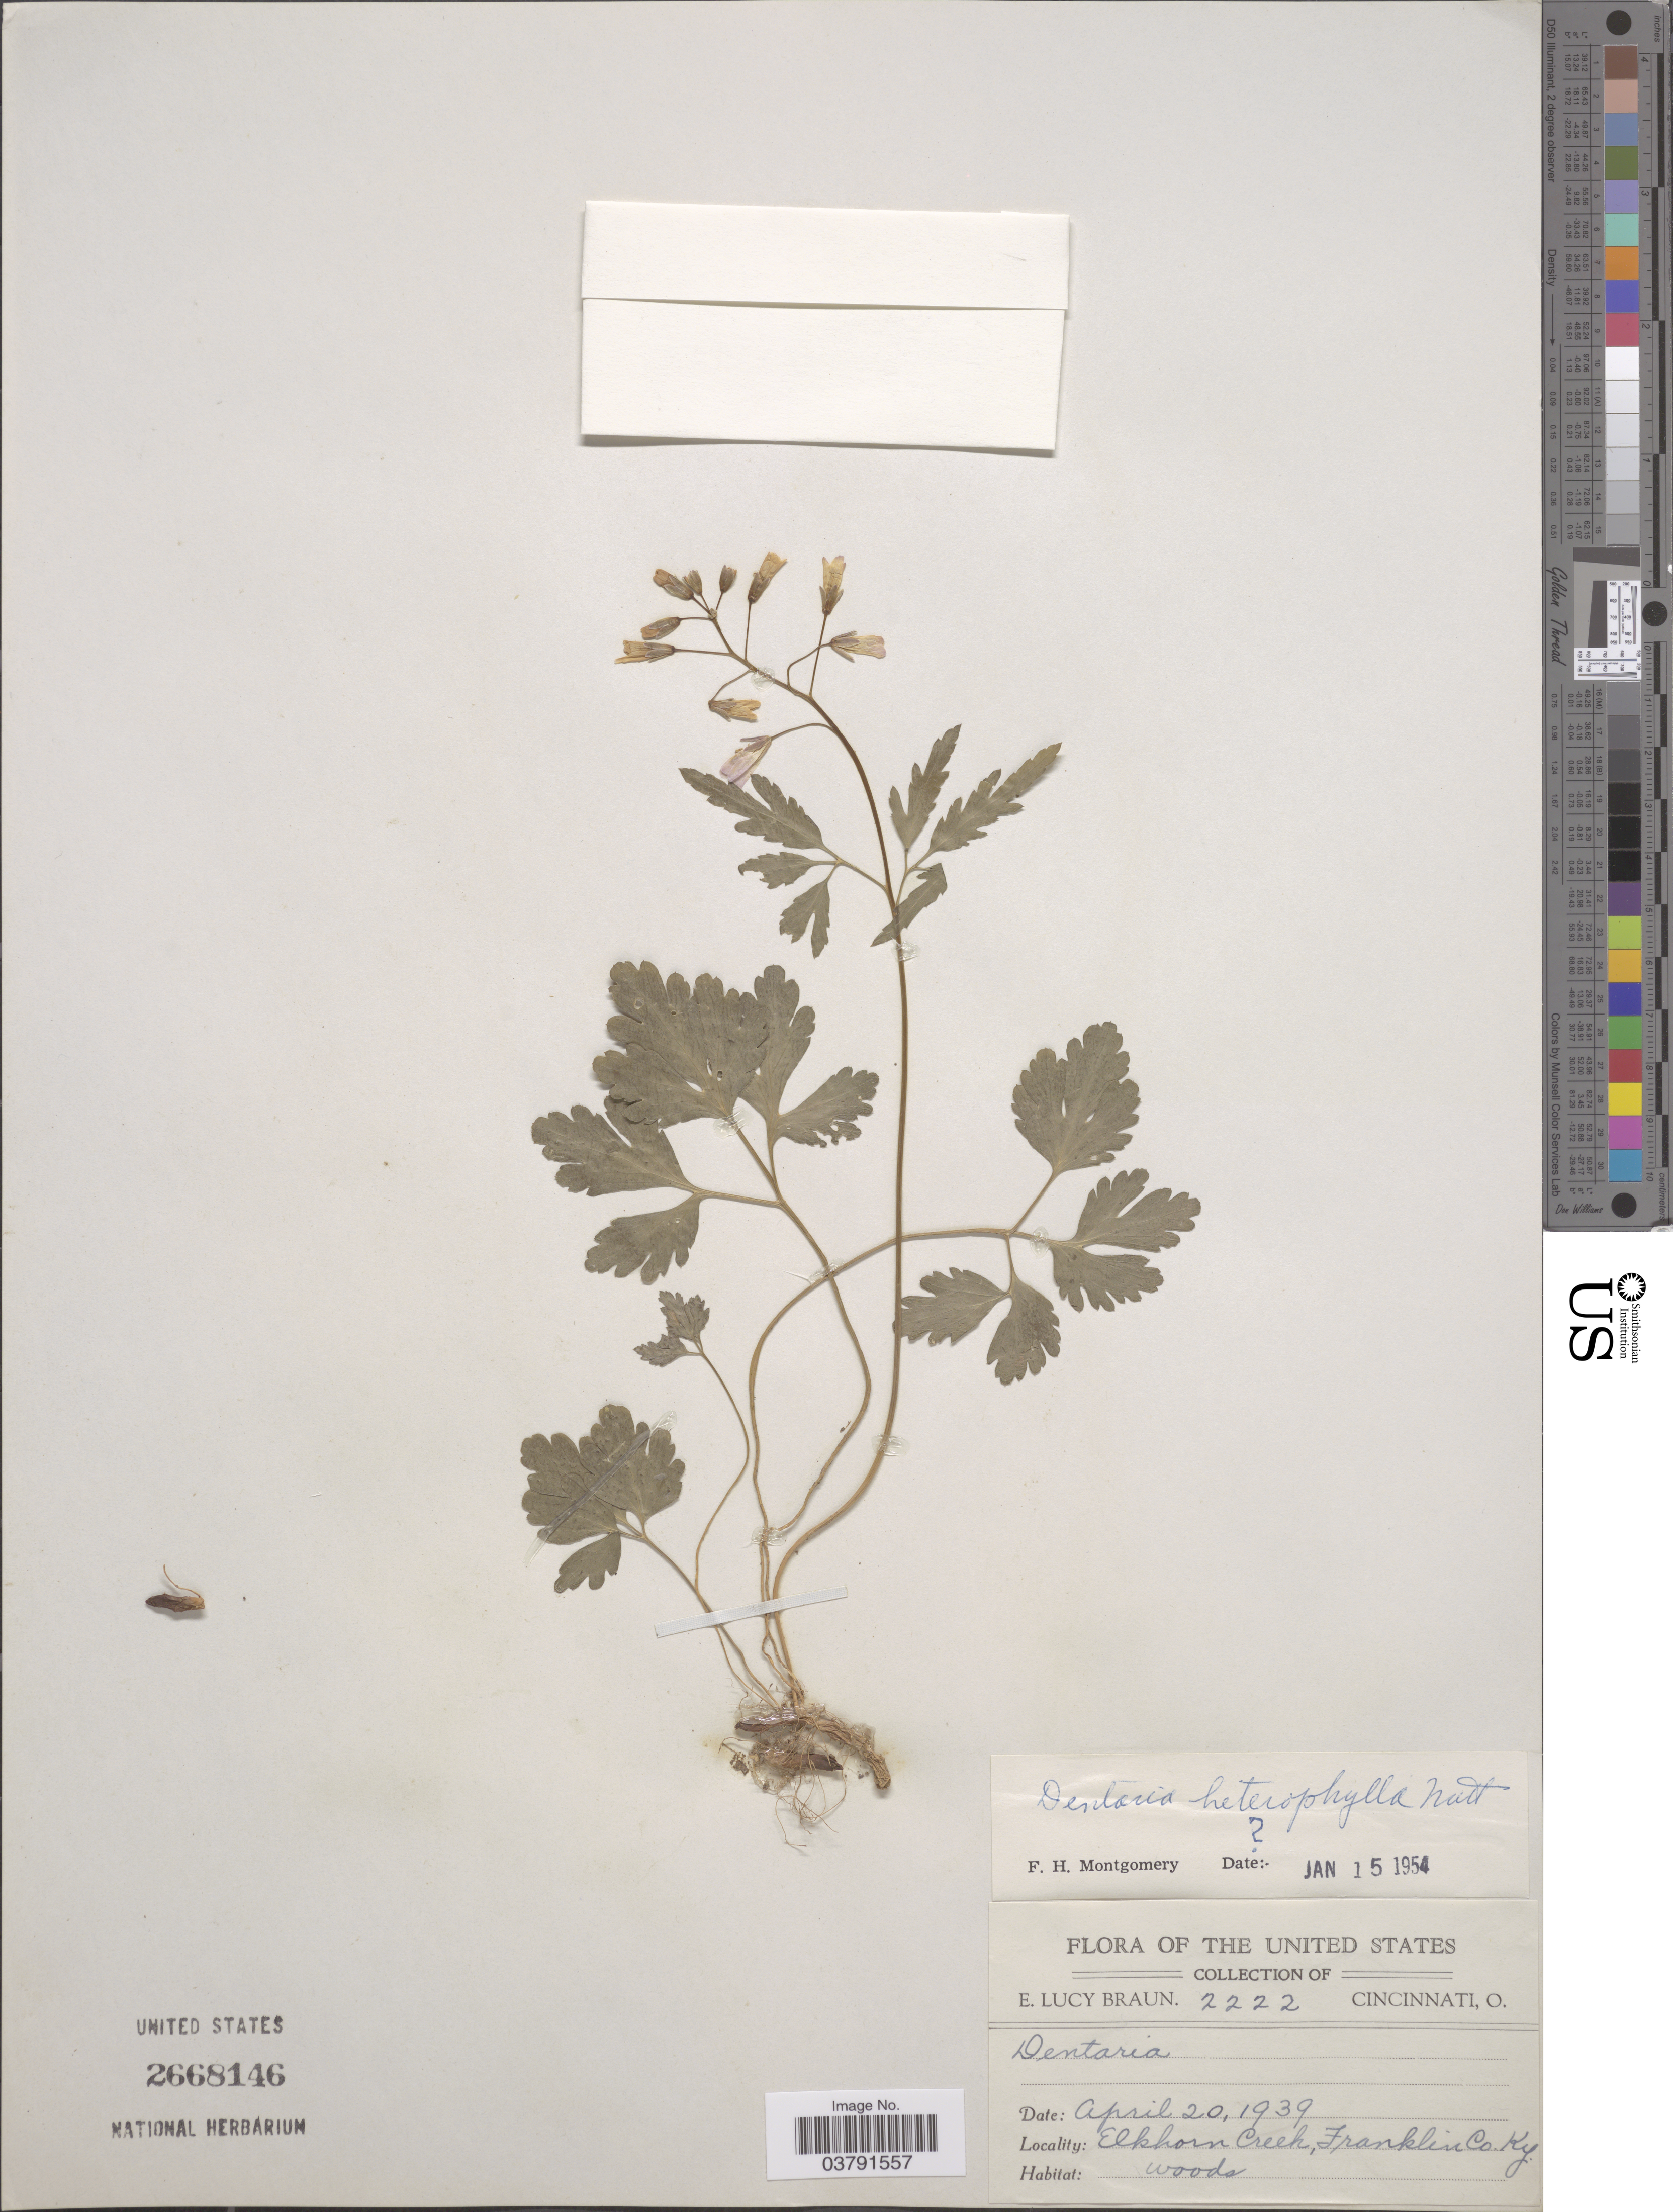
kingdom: Plantae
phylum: Tracheophyta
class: Magnoliopsida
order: Brassicales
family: Brassicaceae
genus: Dentaria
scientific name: Dentaria heterophylla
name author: Nutt.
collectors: E. L. Braun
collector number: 2222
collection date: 1939-04-20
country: United States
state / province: Kentucky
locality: Elkhorn Creek, Franklin Co.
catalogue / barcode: US 2668146